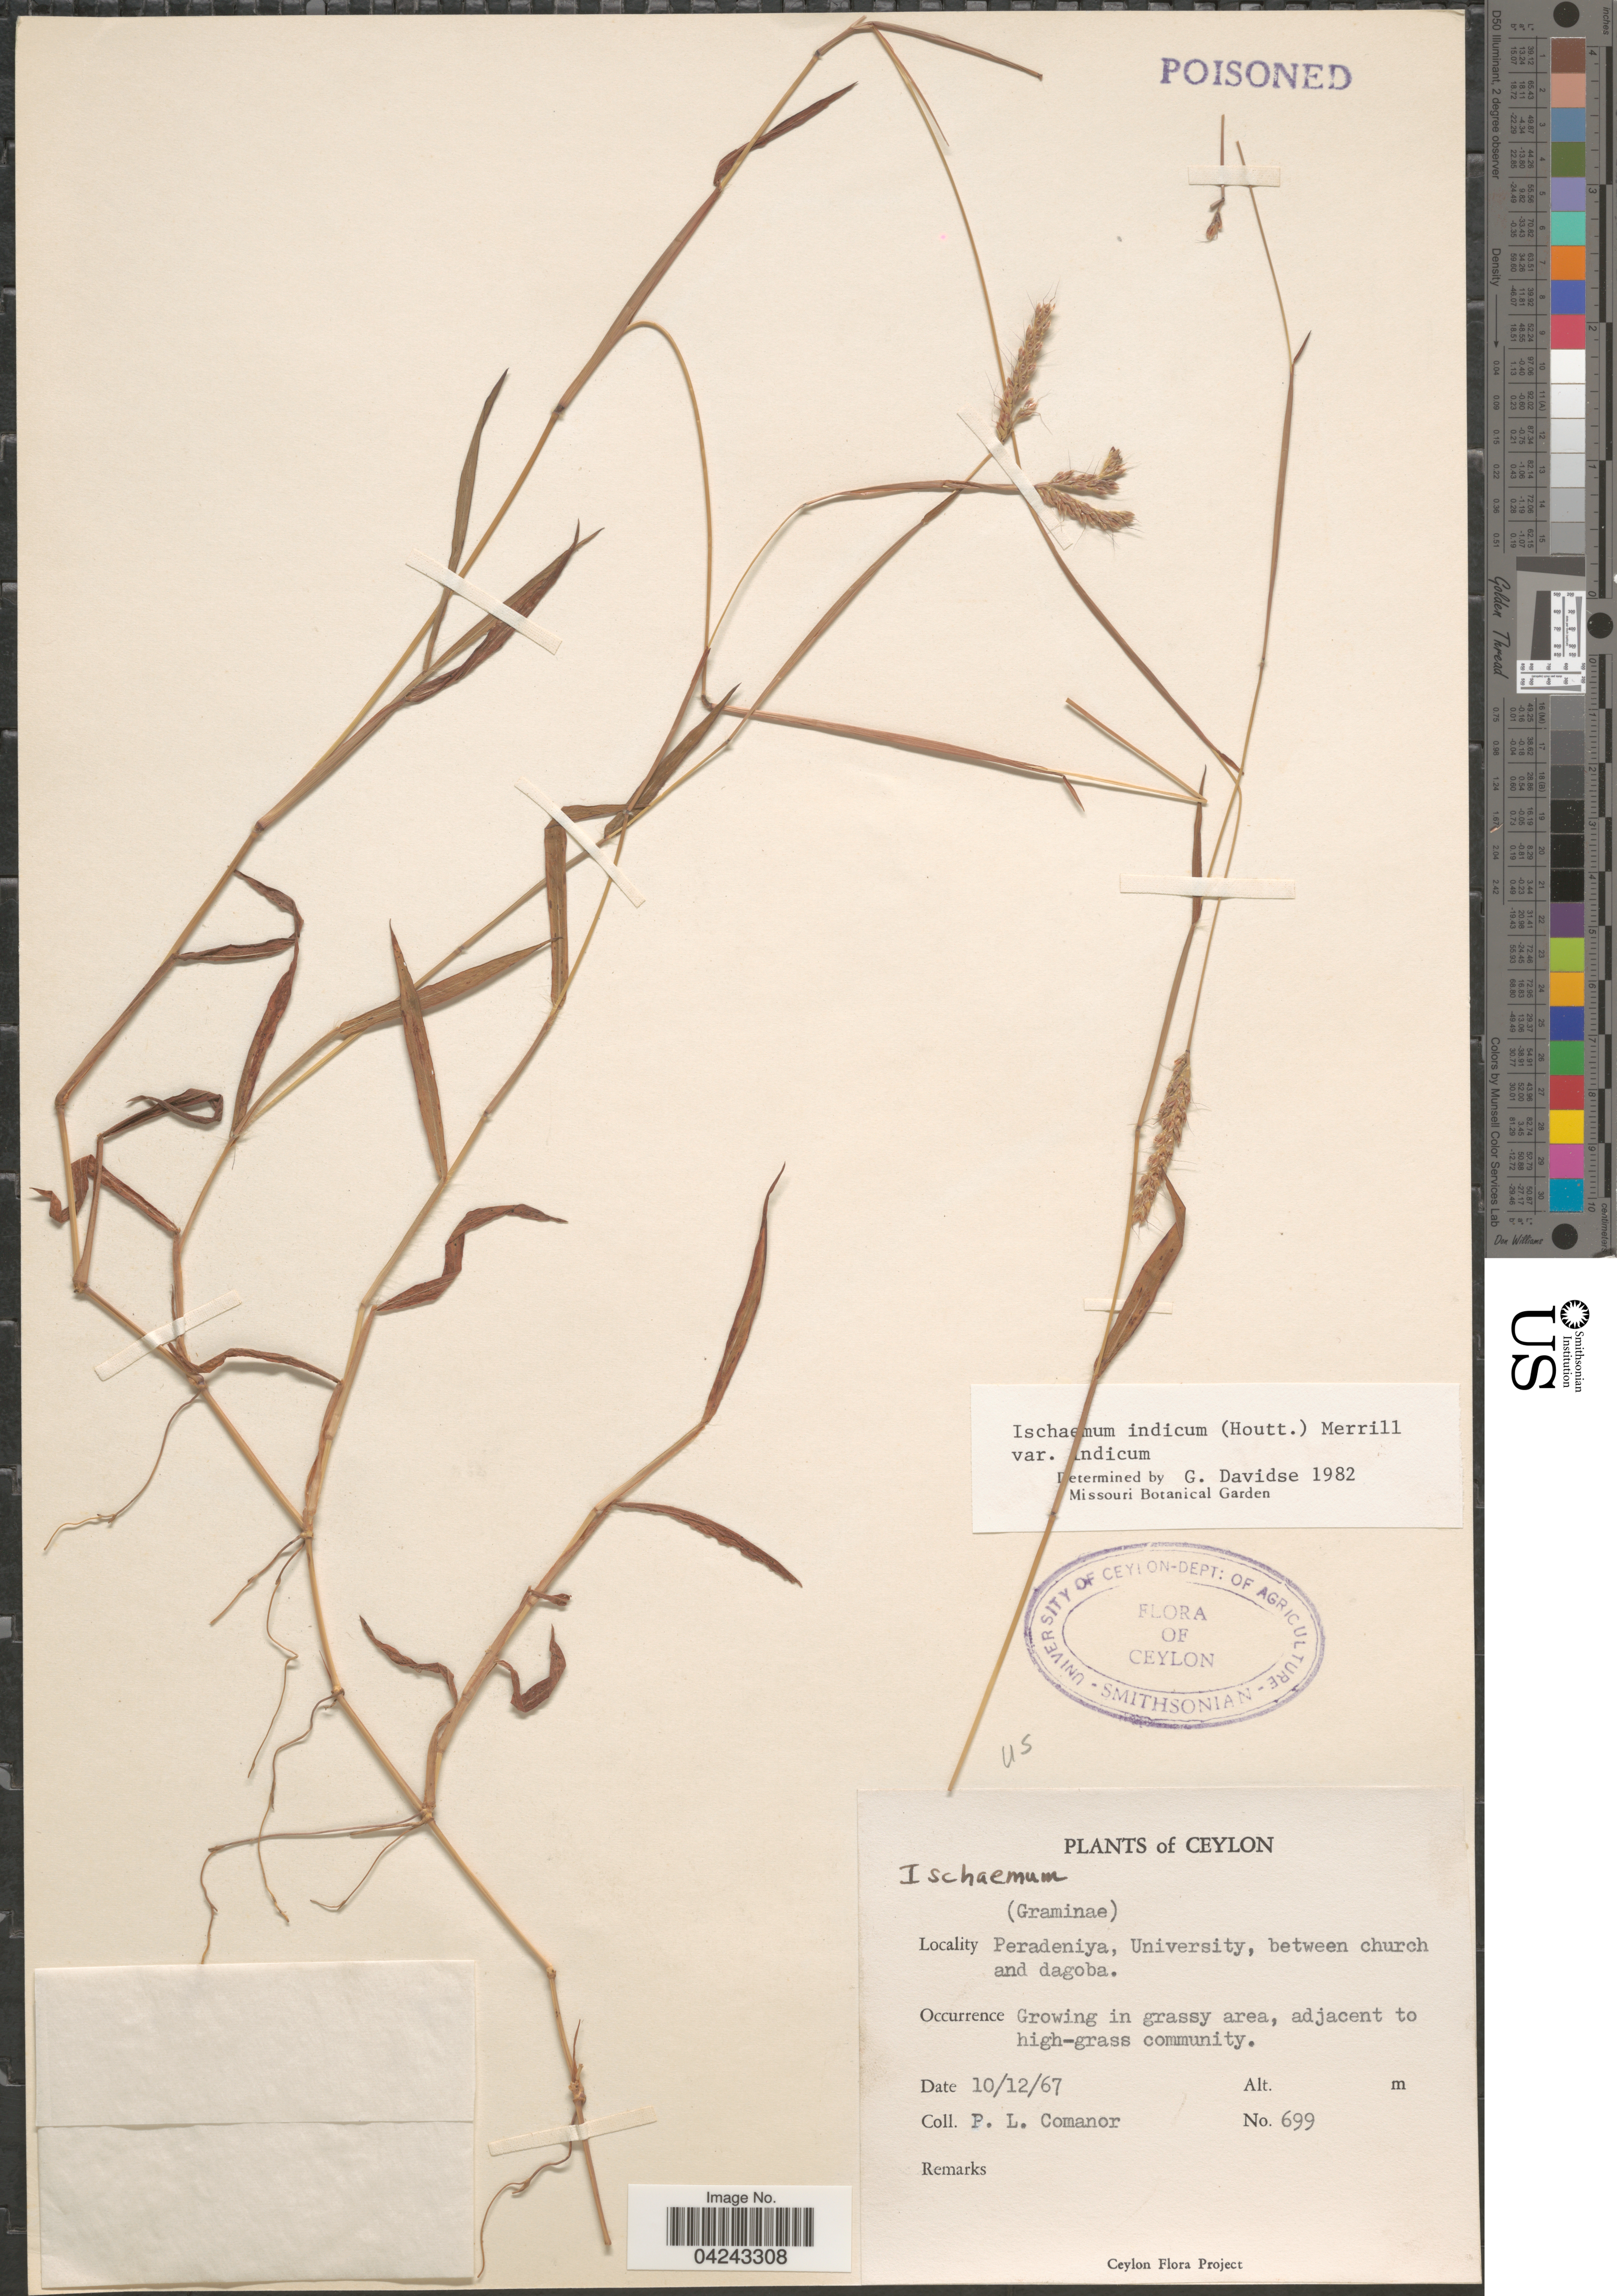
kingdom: Plantae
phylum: Tracheophyta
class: Liliopsida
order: Poales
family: Poaceae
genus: Ischaemum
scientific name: Ischaemum ciliare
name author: Retz.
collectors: P. Comanor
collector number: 699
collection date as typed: Transcribed d/m/y: 10/12/67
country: Sri Lanka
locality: Ceylon. Peradeniya, University, between church and dagoba.